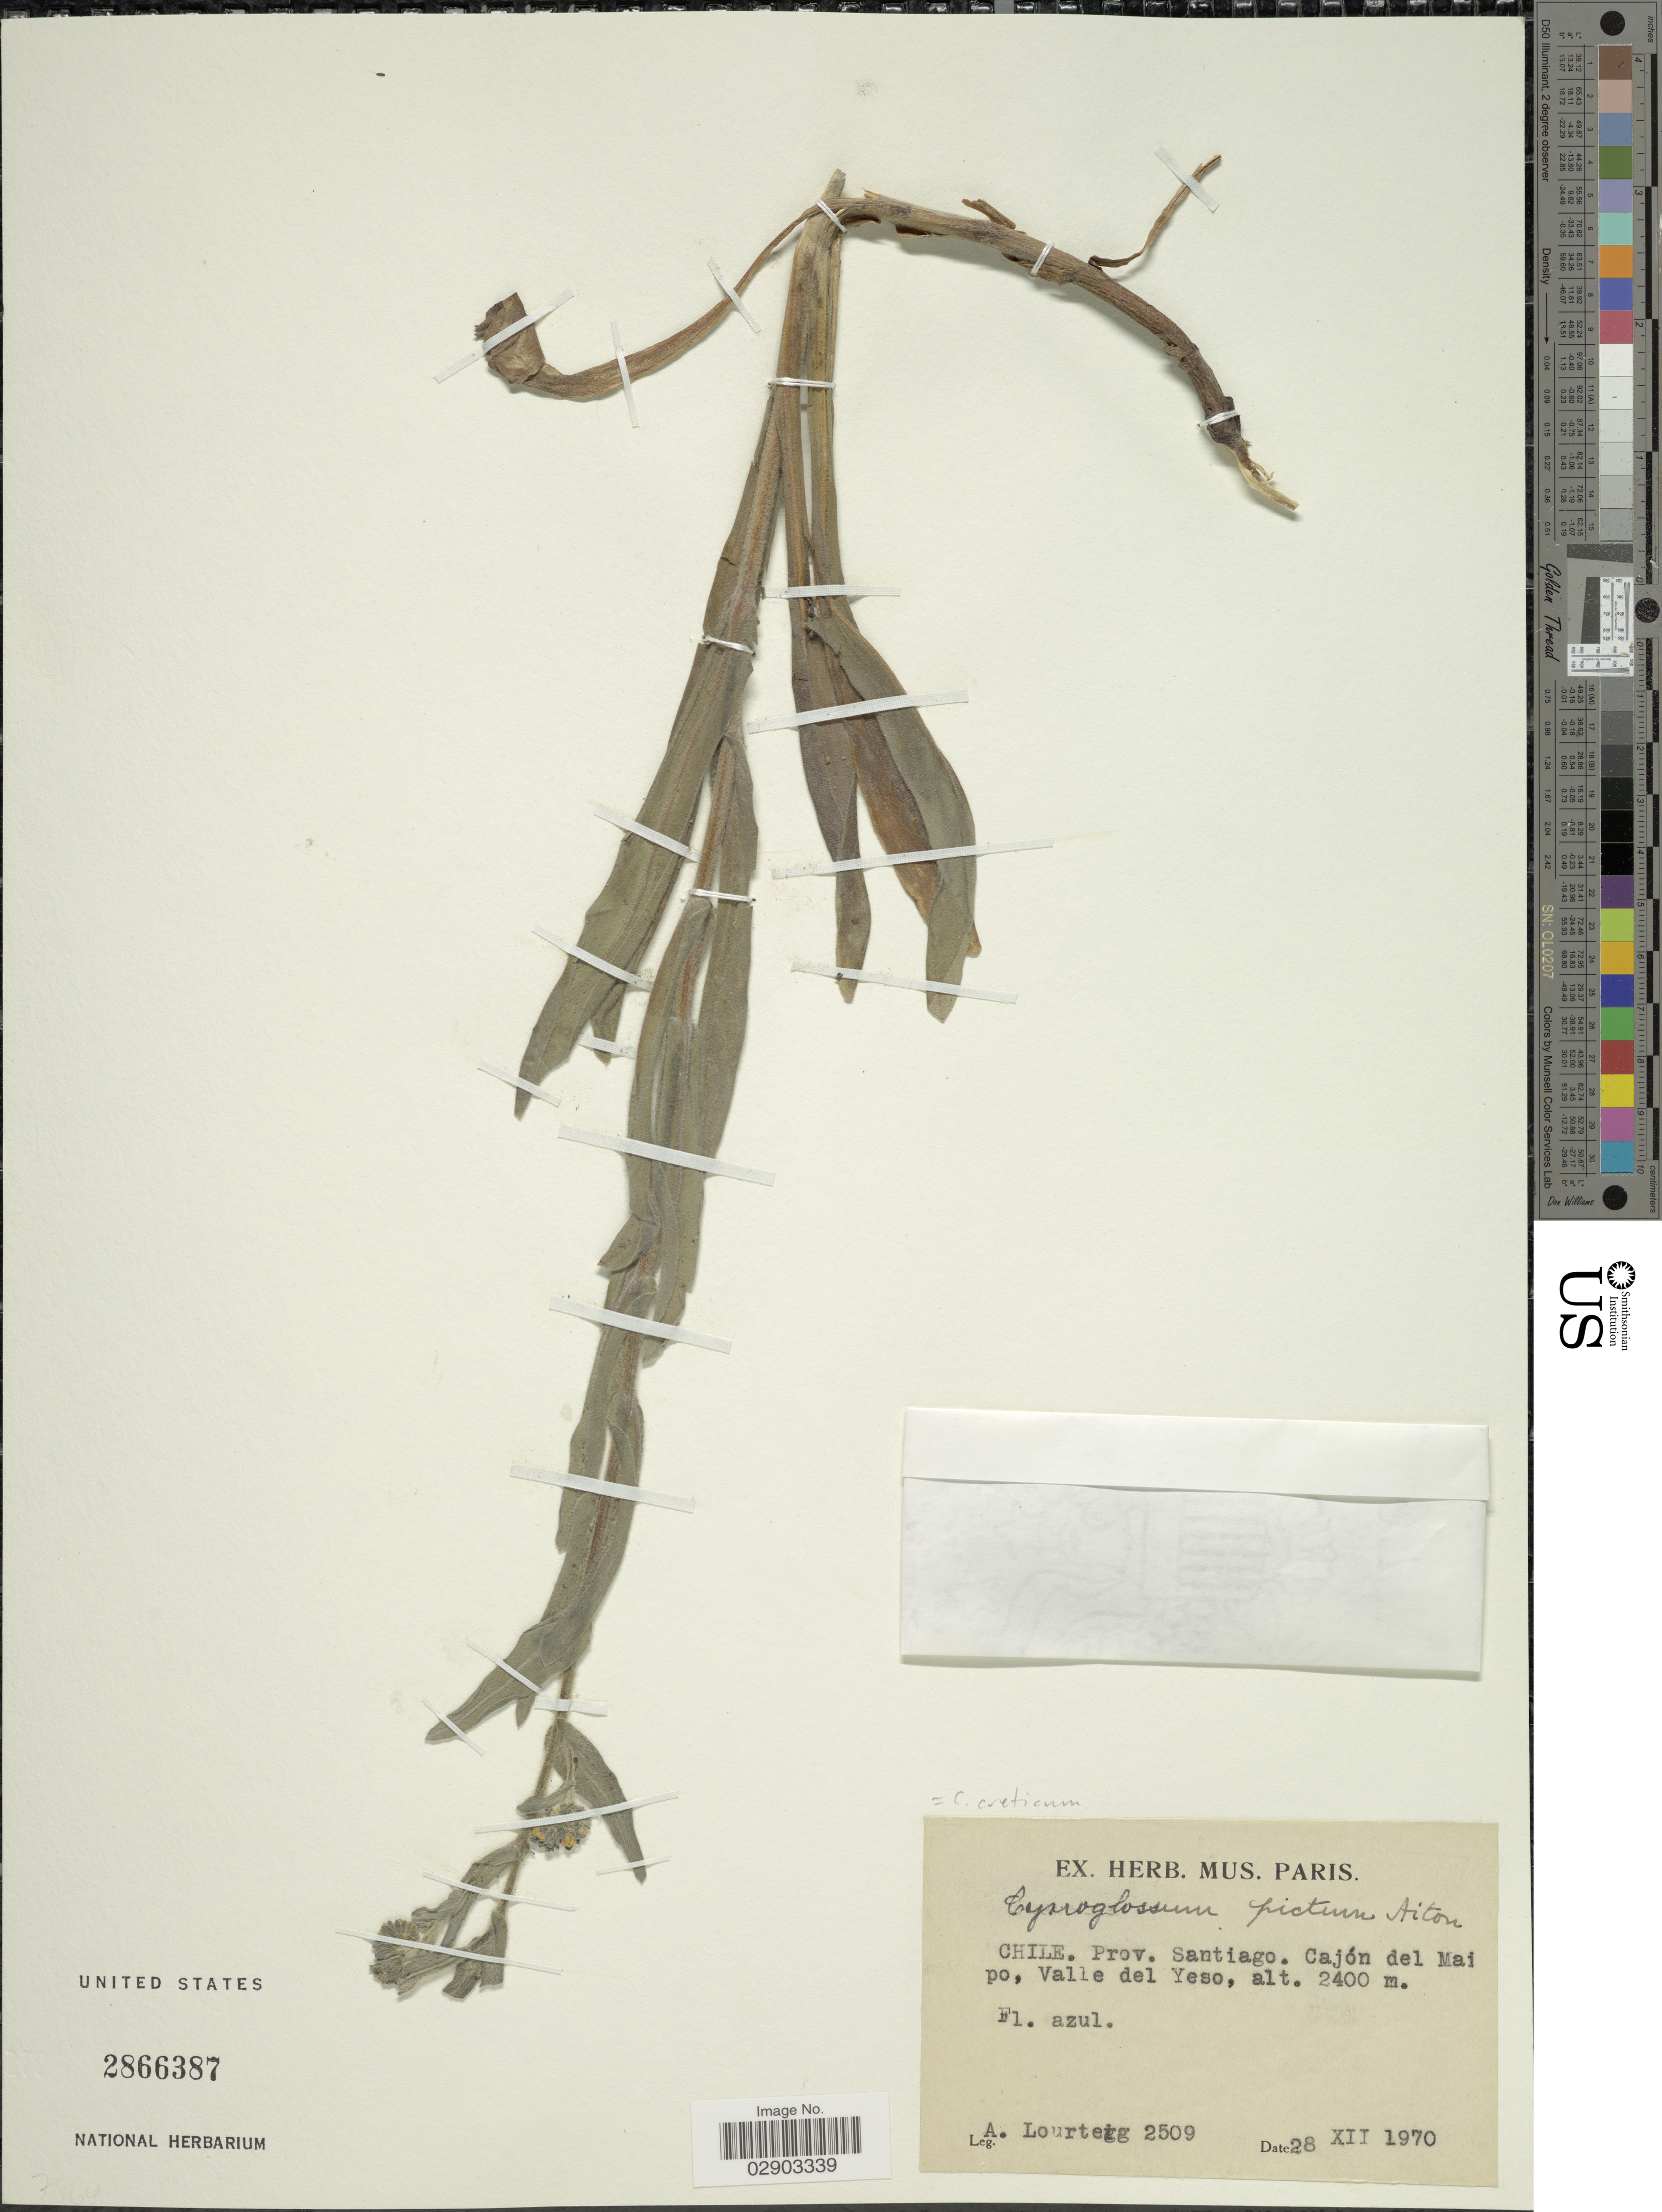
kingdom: Plantae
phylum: Tracheophyta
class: Magnoliopsida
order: Boraginales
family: Boraginaceae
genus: Cynoglossum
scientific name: Cynoglossum creticum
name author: Mill.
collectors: A. Lourteig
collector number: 2509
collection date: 1970-12-28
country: Chile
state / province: Región Metropolitana (RM)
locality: Prov. Santiago. Cajón del Maipo, Valle del Yeso.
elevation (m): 2400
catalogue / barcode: US 2866387